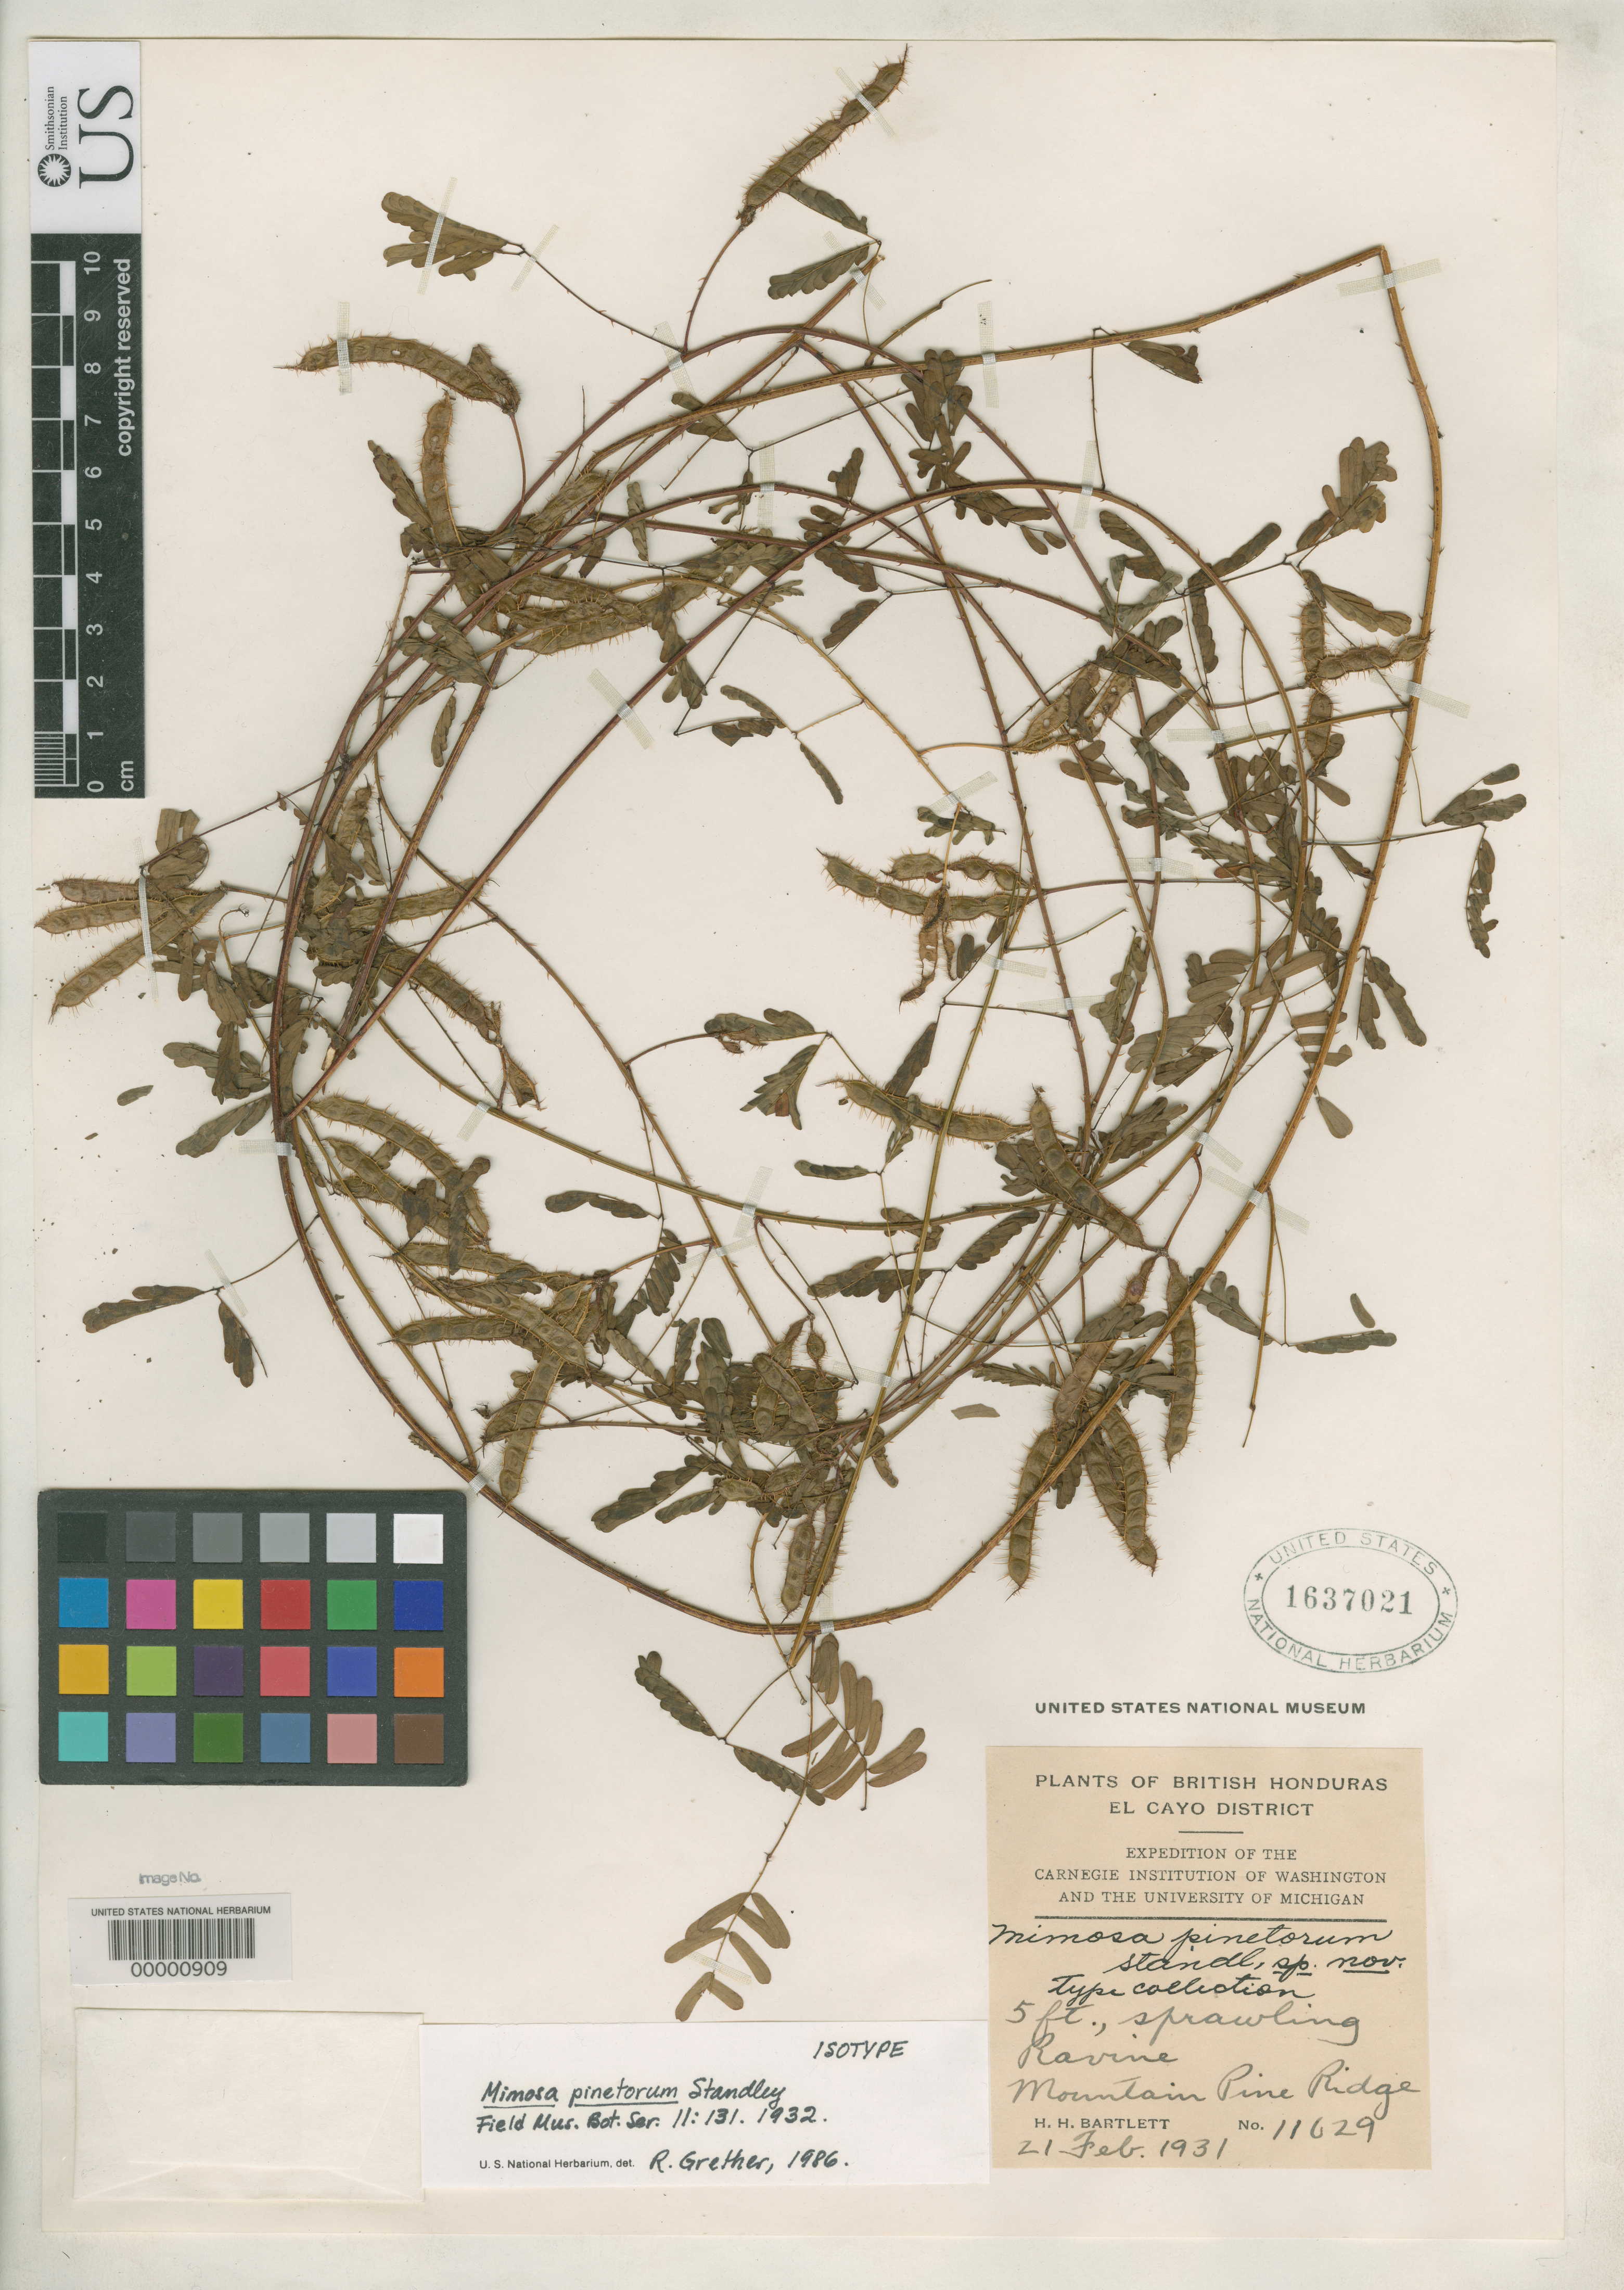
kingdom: Plantae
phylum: Tracheophyta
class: Magnoliopsida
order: Fabales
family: Fabaceae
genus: Mimosa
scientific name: Mimosa pinetorum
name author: Standl.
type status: Isotype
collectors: H. H. Bartlett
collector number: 11629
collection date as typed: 21 Feb 1931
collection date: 1931-02-21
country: Belize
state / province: Cayo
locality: Mountain Pine Ridge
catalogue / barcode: US 1637021